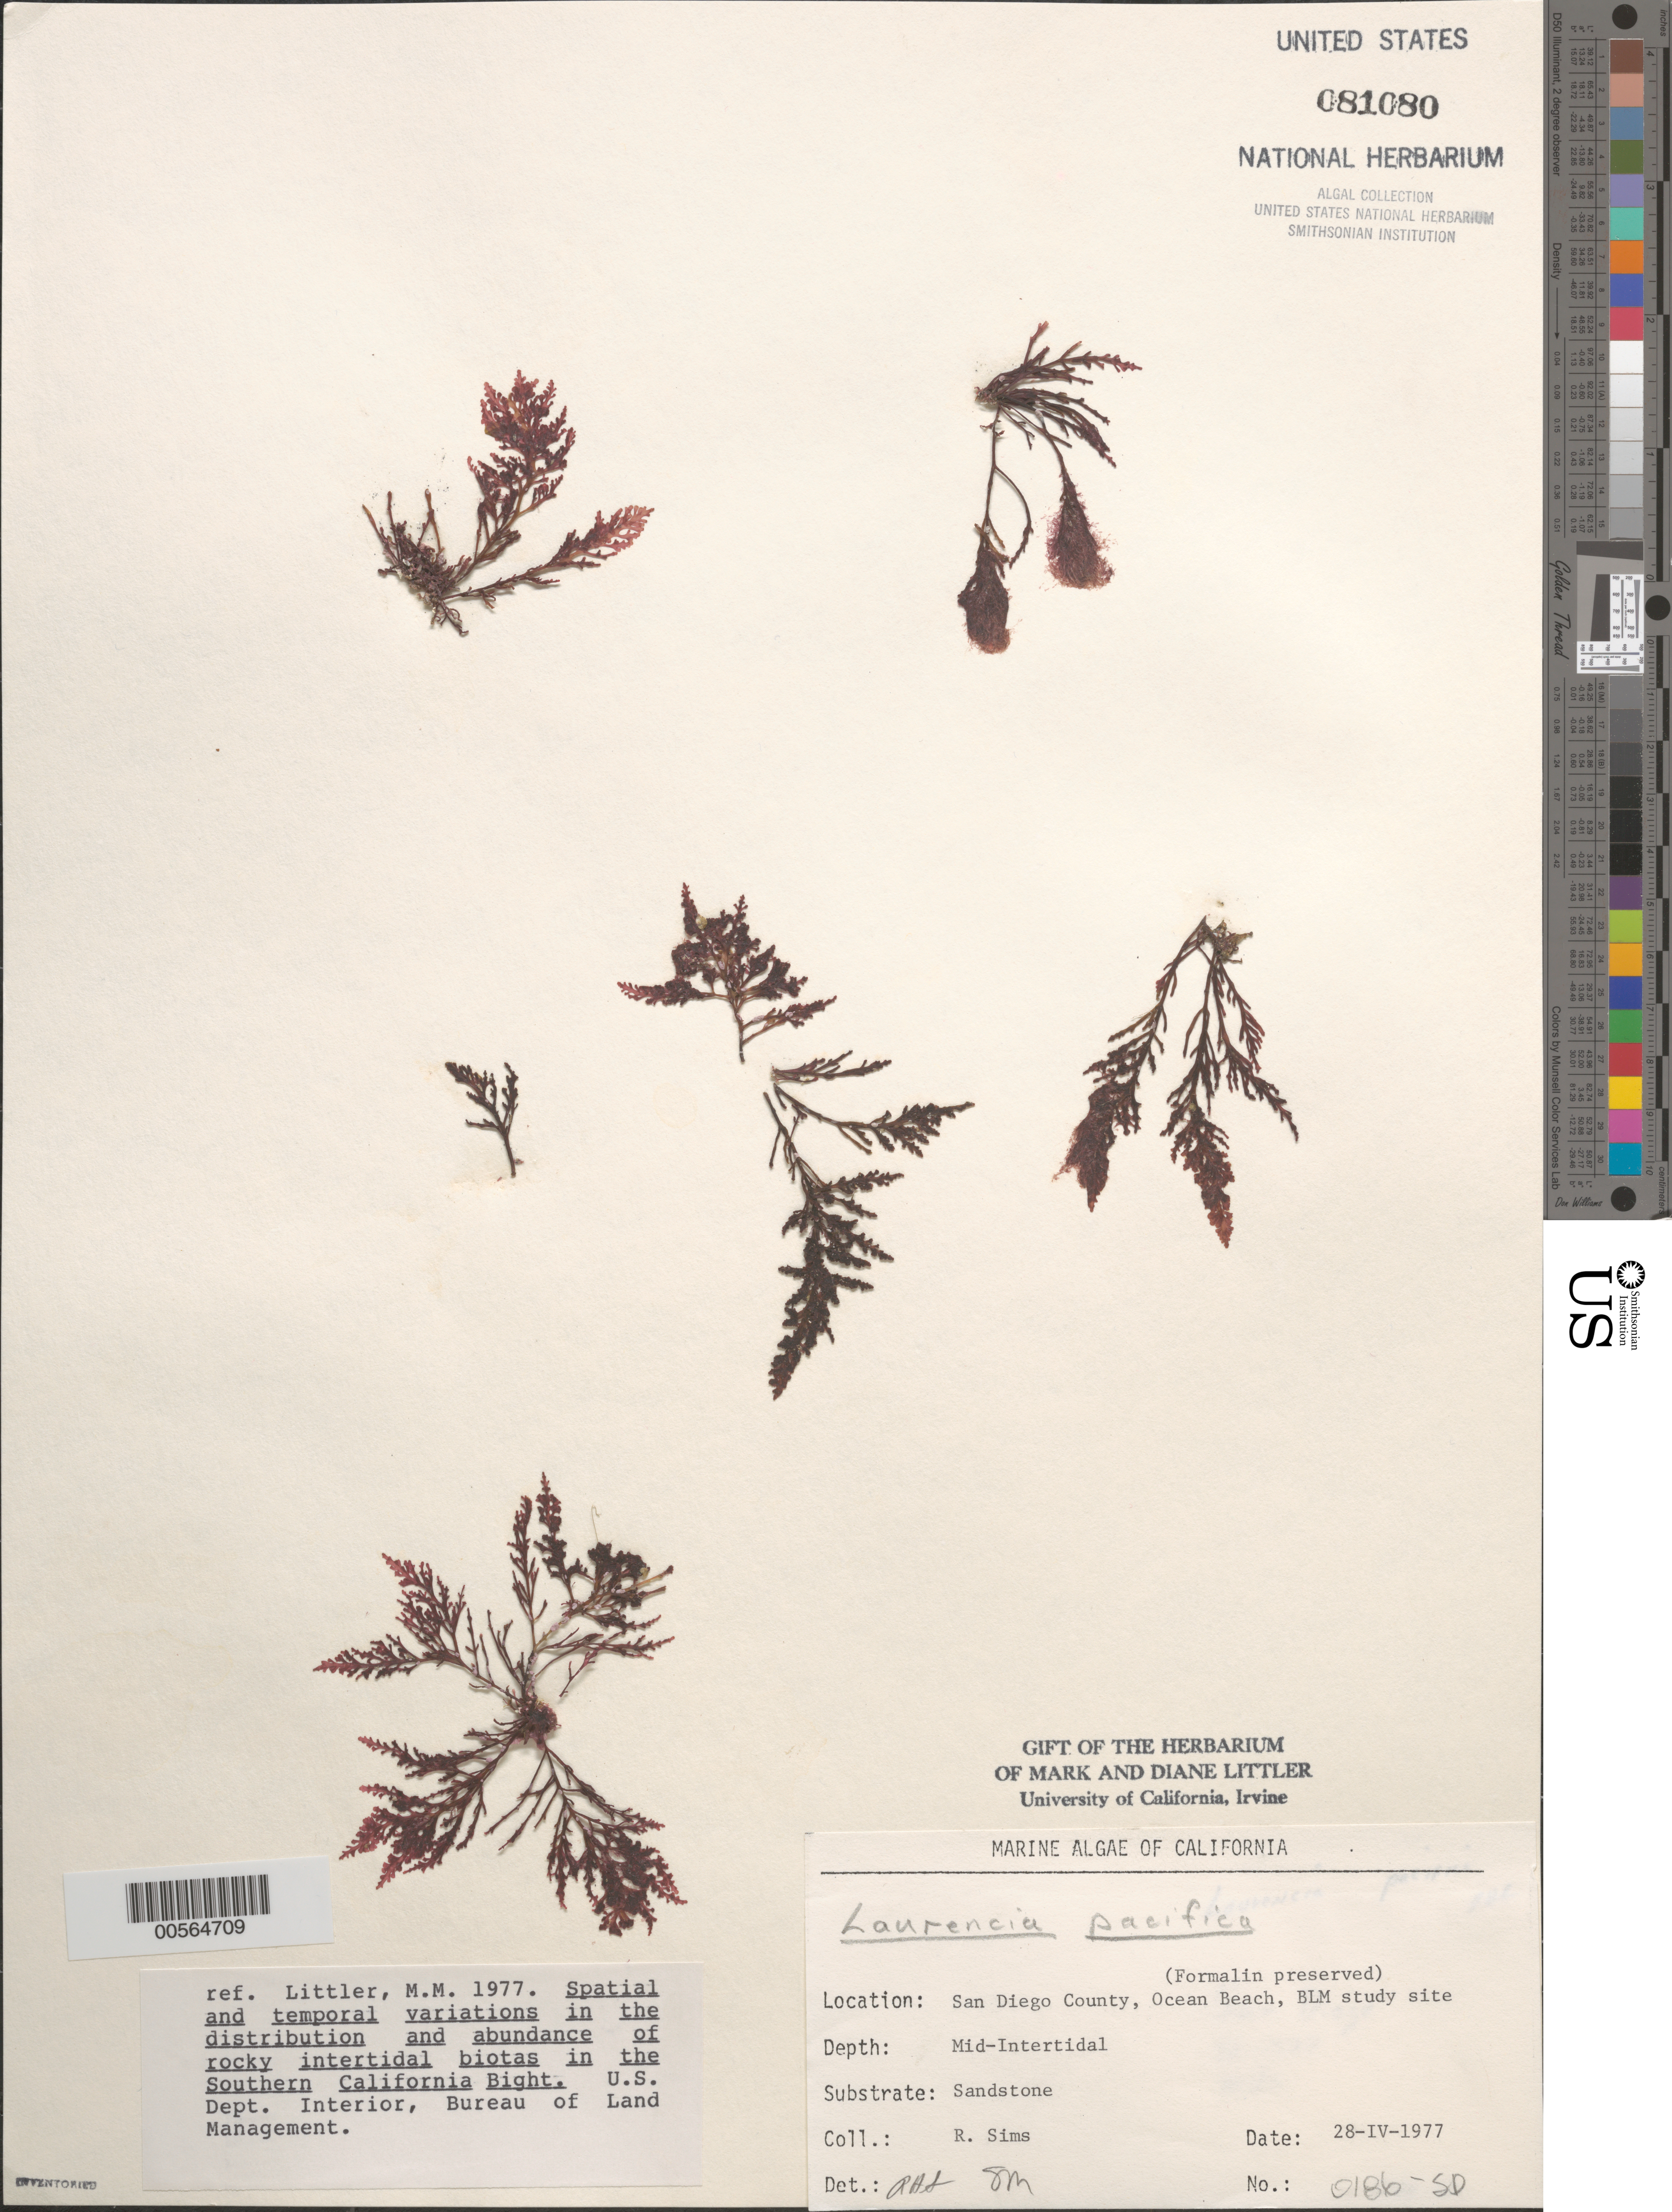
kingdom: Plantae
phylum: Rhodophyta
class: Florideophyceae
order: Ceramiales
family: Rhodomelaceae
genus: Laurencia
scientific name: Laurencia pacifica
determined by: Sims, Robert H.; Murray, S. N.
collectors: R. H. Sims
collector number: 0186-sd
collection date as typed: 28 Apr 1977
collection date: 1977-04-28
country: United States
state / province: California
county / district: San Diego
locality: End of Del Monte Street, Ocean Beach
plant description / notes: BLM-SOCALBIGHT Rocky Intertidal Survey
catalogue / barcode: US 81080